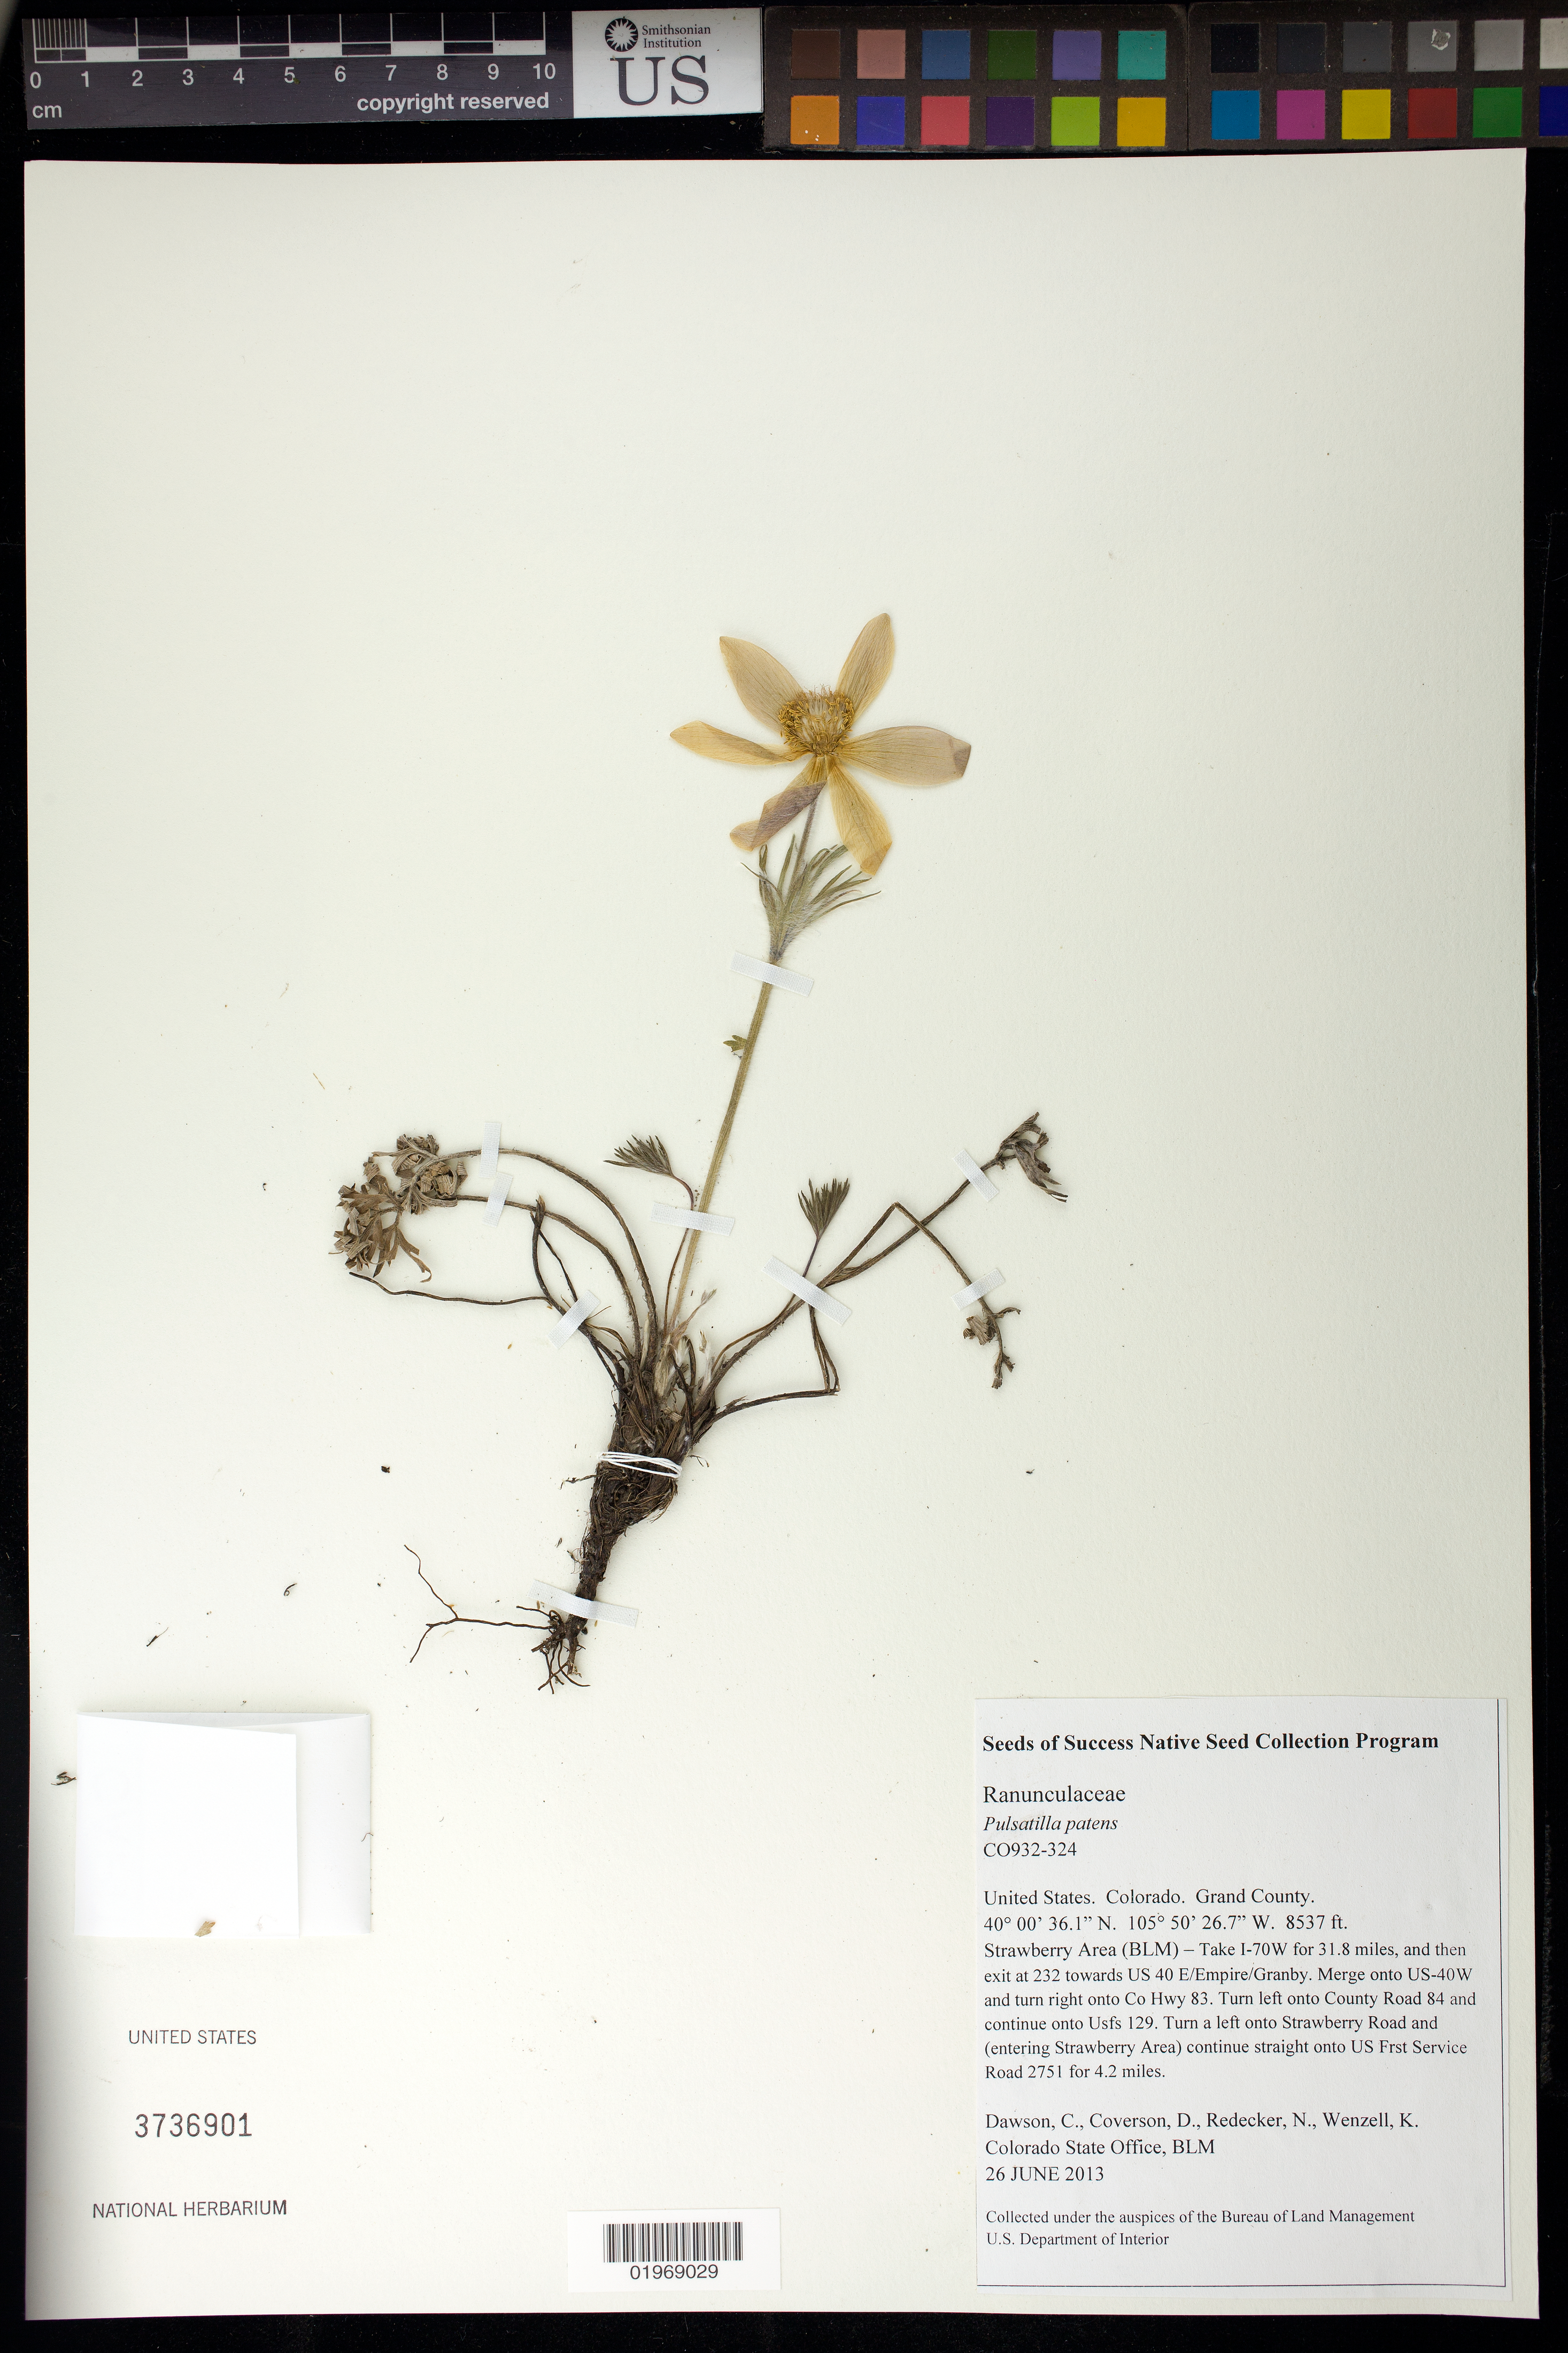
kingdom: Plantae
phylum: Tracheophyta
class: Magnoliopsida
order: Ranunculales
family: Ranunculaceae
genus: Pulsatilla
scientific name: Pulsatilla patens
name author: (L.) Mill.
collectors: C. Dawson, N. Redecker & K. Wenzell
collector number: CO932-324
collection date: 2013-06-26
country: United States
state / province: Colorado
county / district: Grand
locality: Strawberry Area (BLM), 4.2 miles on US Frst Service Road 2751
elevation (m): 2602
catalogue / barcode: US 3736901